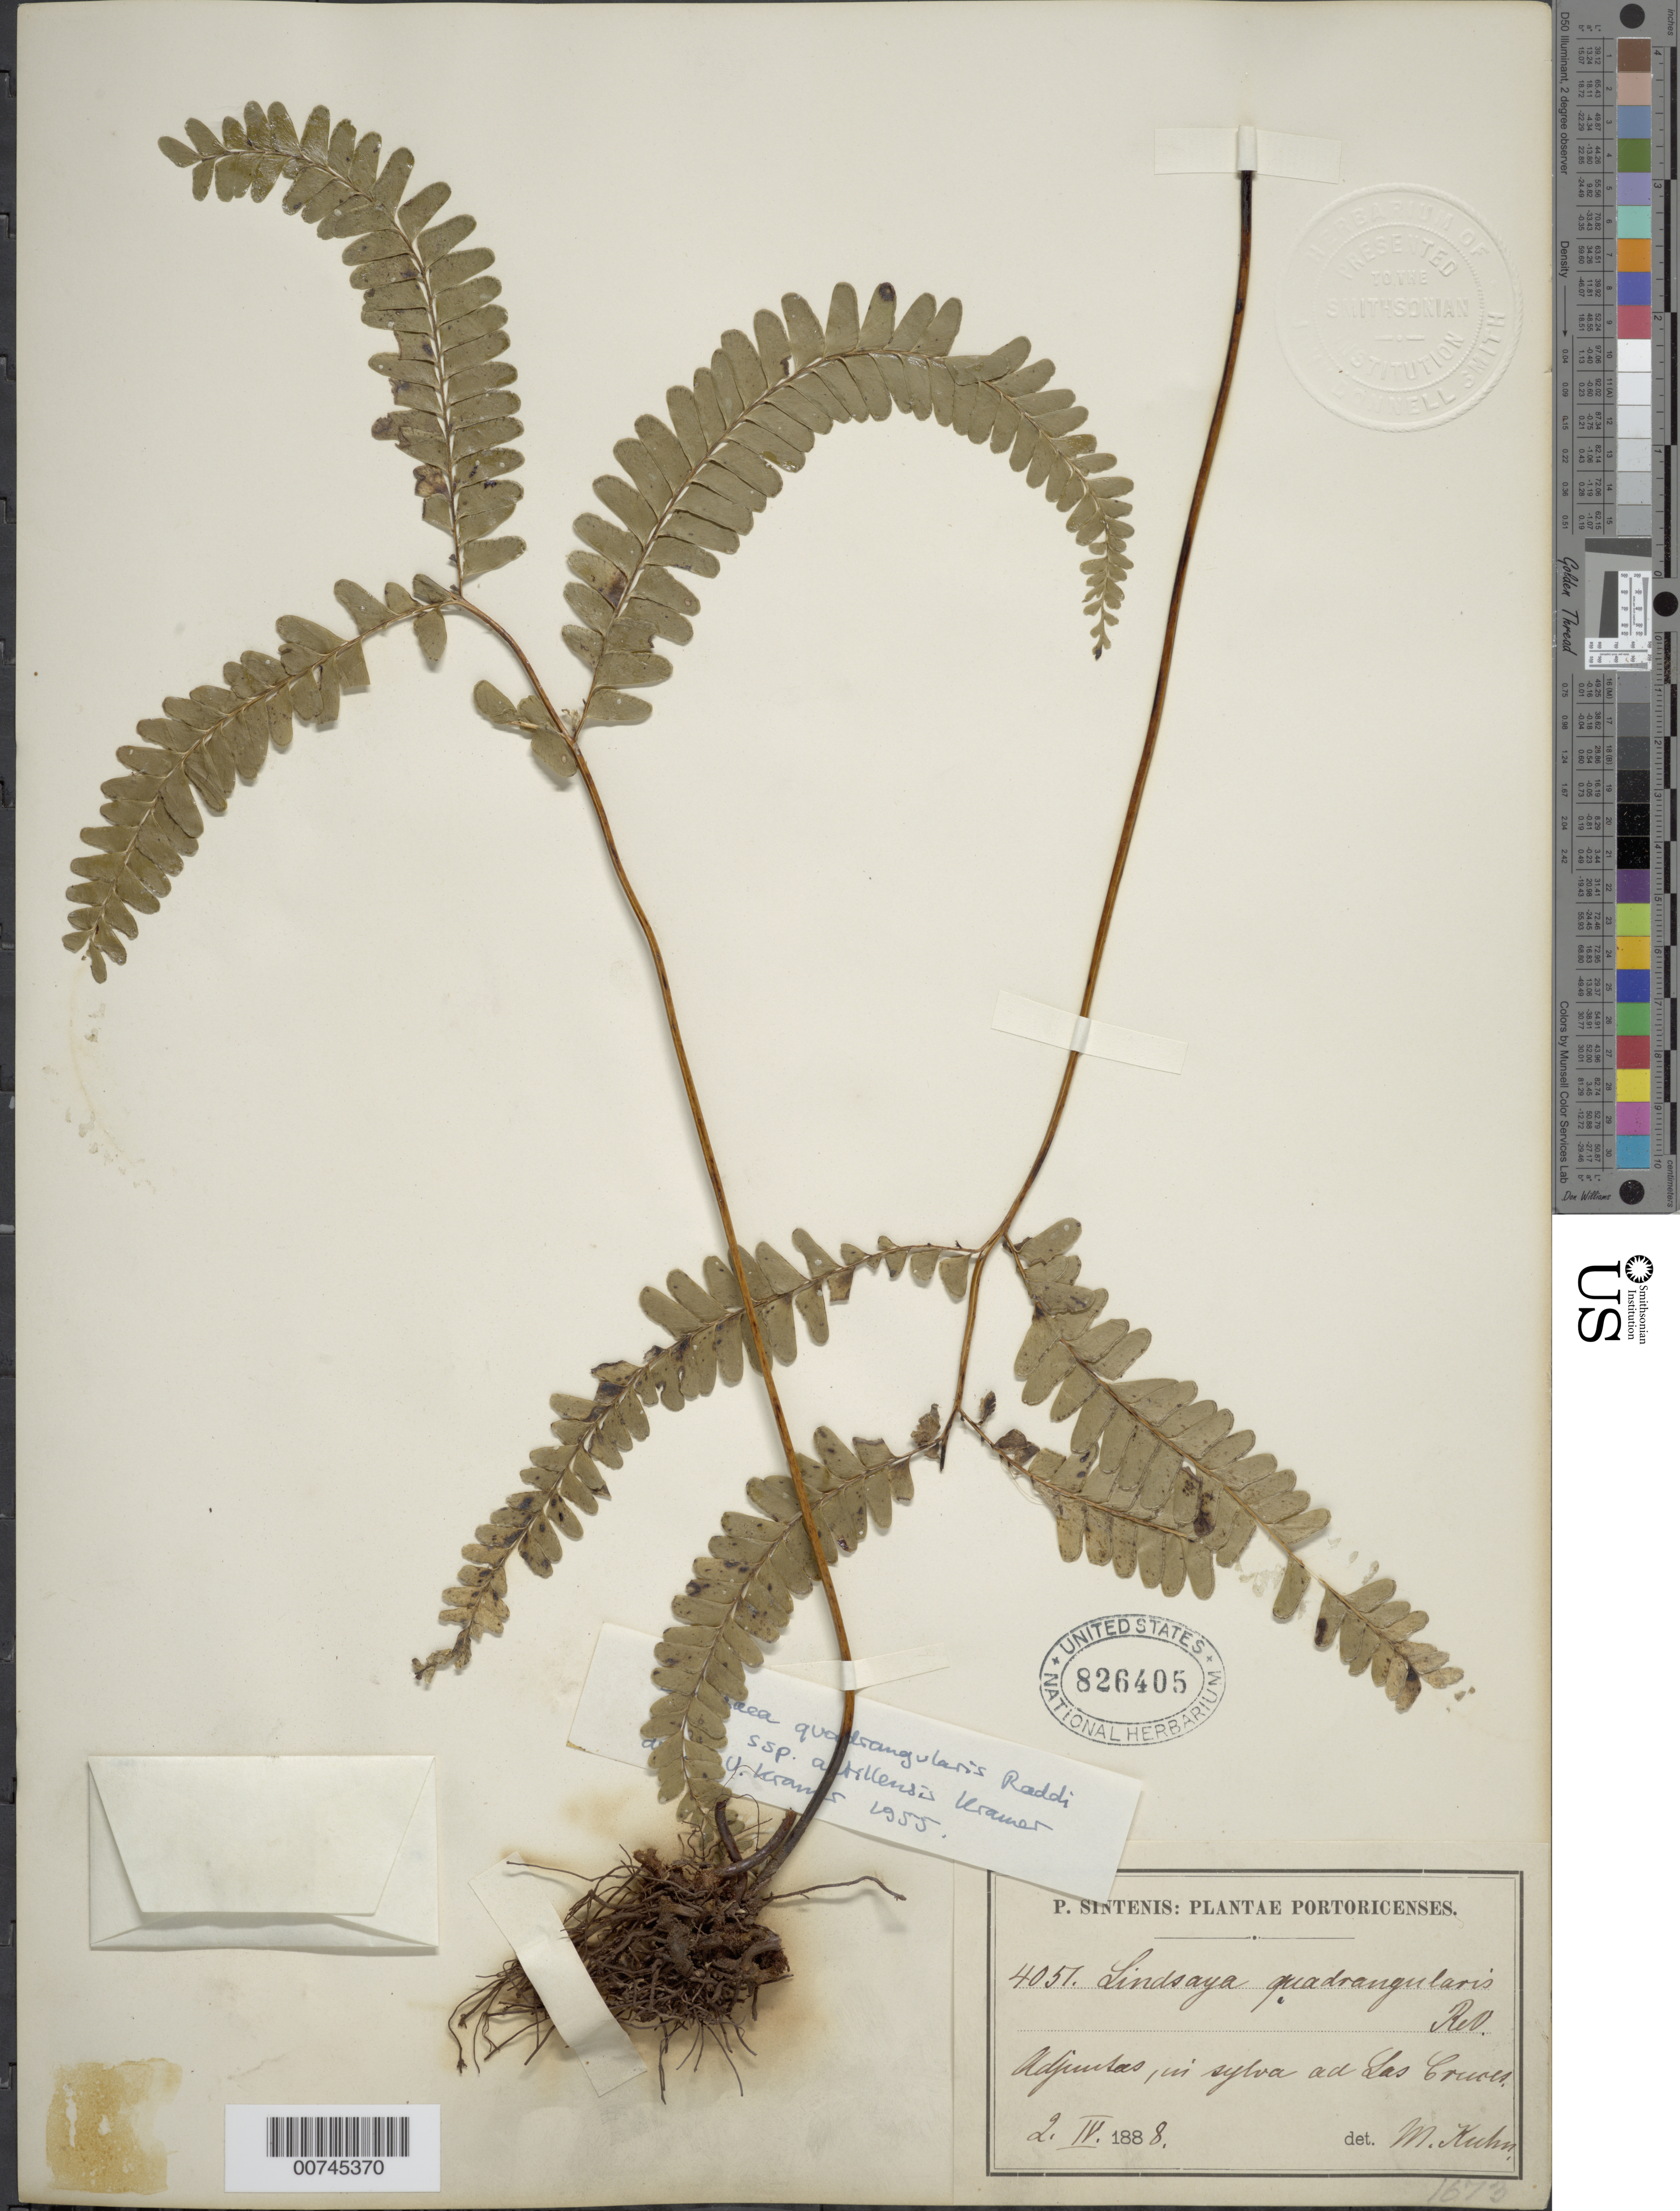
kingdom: Plantae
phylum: Tracheophyta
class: Polypodiopsida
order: Polypodiales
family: Lindsaeaceae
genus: Lindsaea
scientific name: Lindsaea quadrangularis subsp. antillensis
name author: K.U. Kramer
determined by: Kramer, K. U.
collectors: P. Sintenis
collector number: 4051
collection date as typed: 02 Apr 1888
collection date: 1888-04-02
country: Puerto Rico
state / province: Adjuntas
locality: Adjuntas, in sylva ad Las Cruces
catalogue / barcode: US 826405